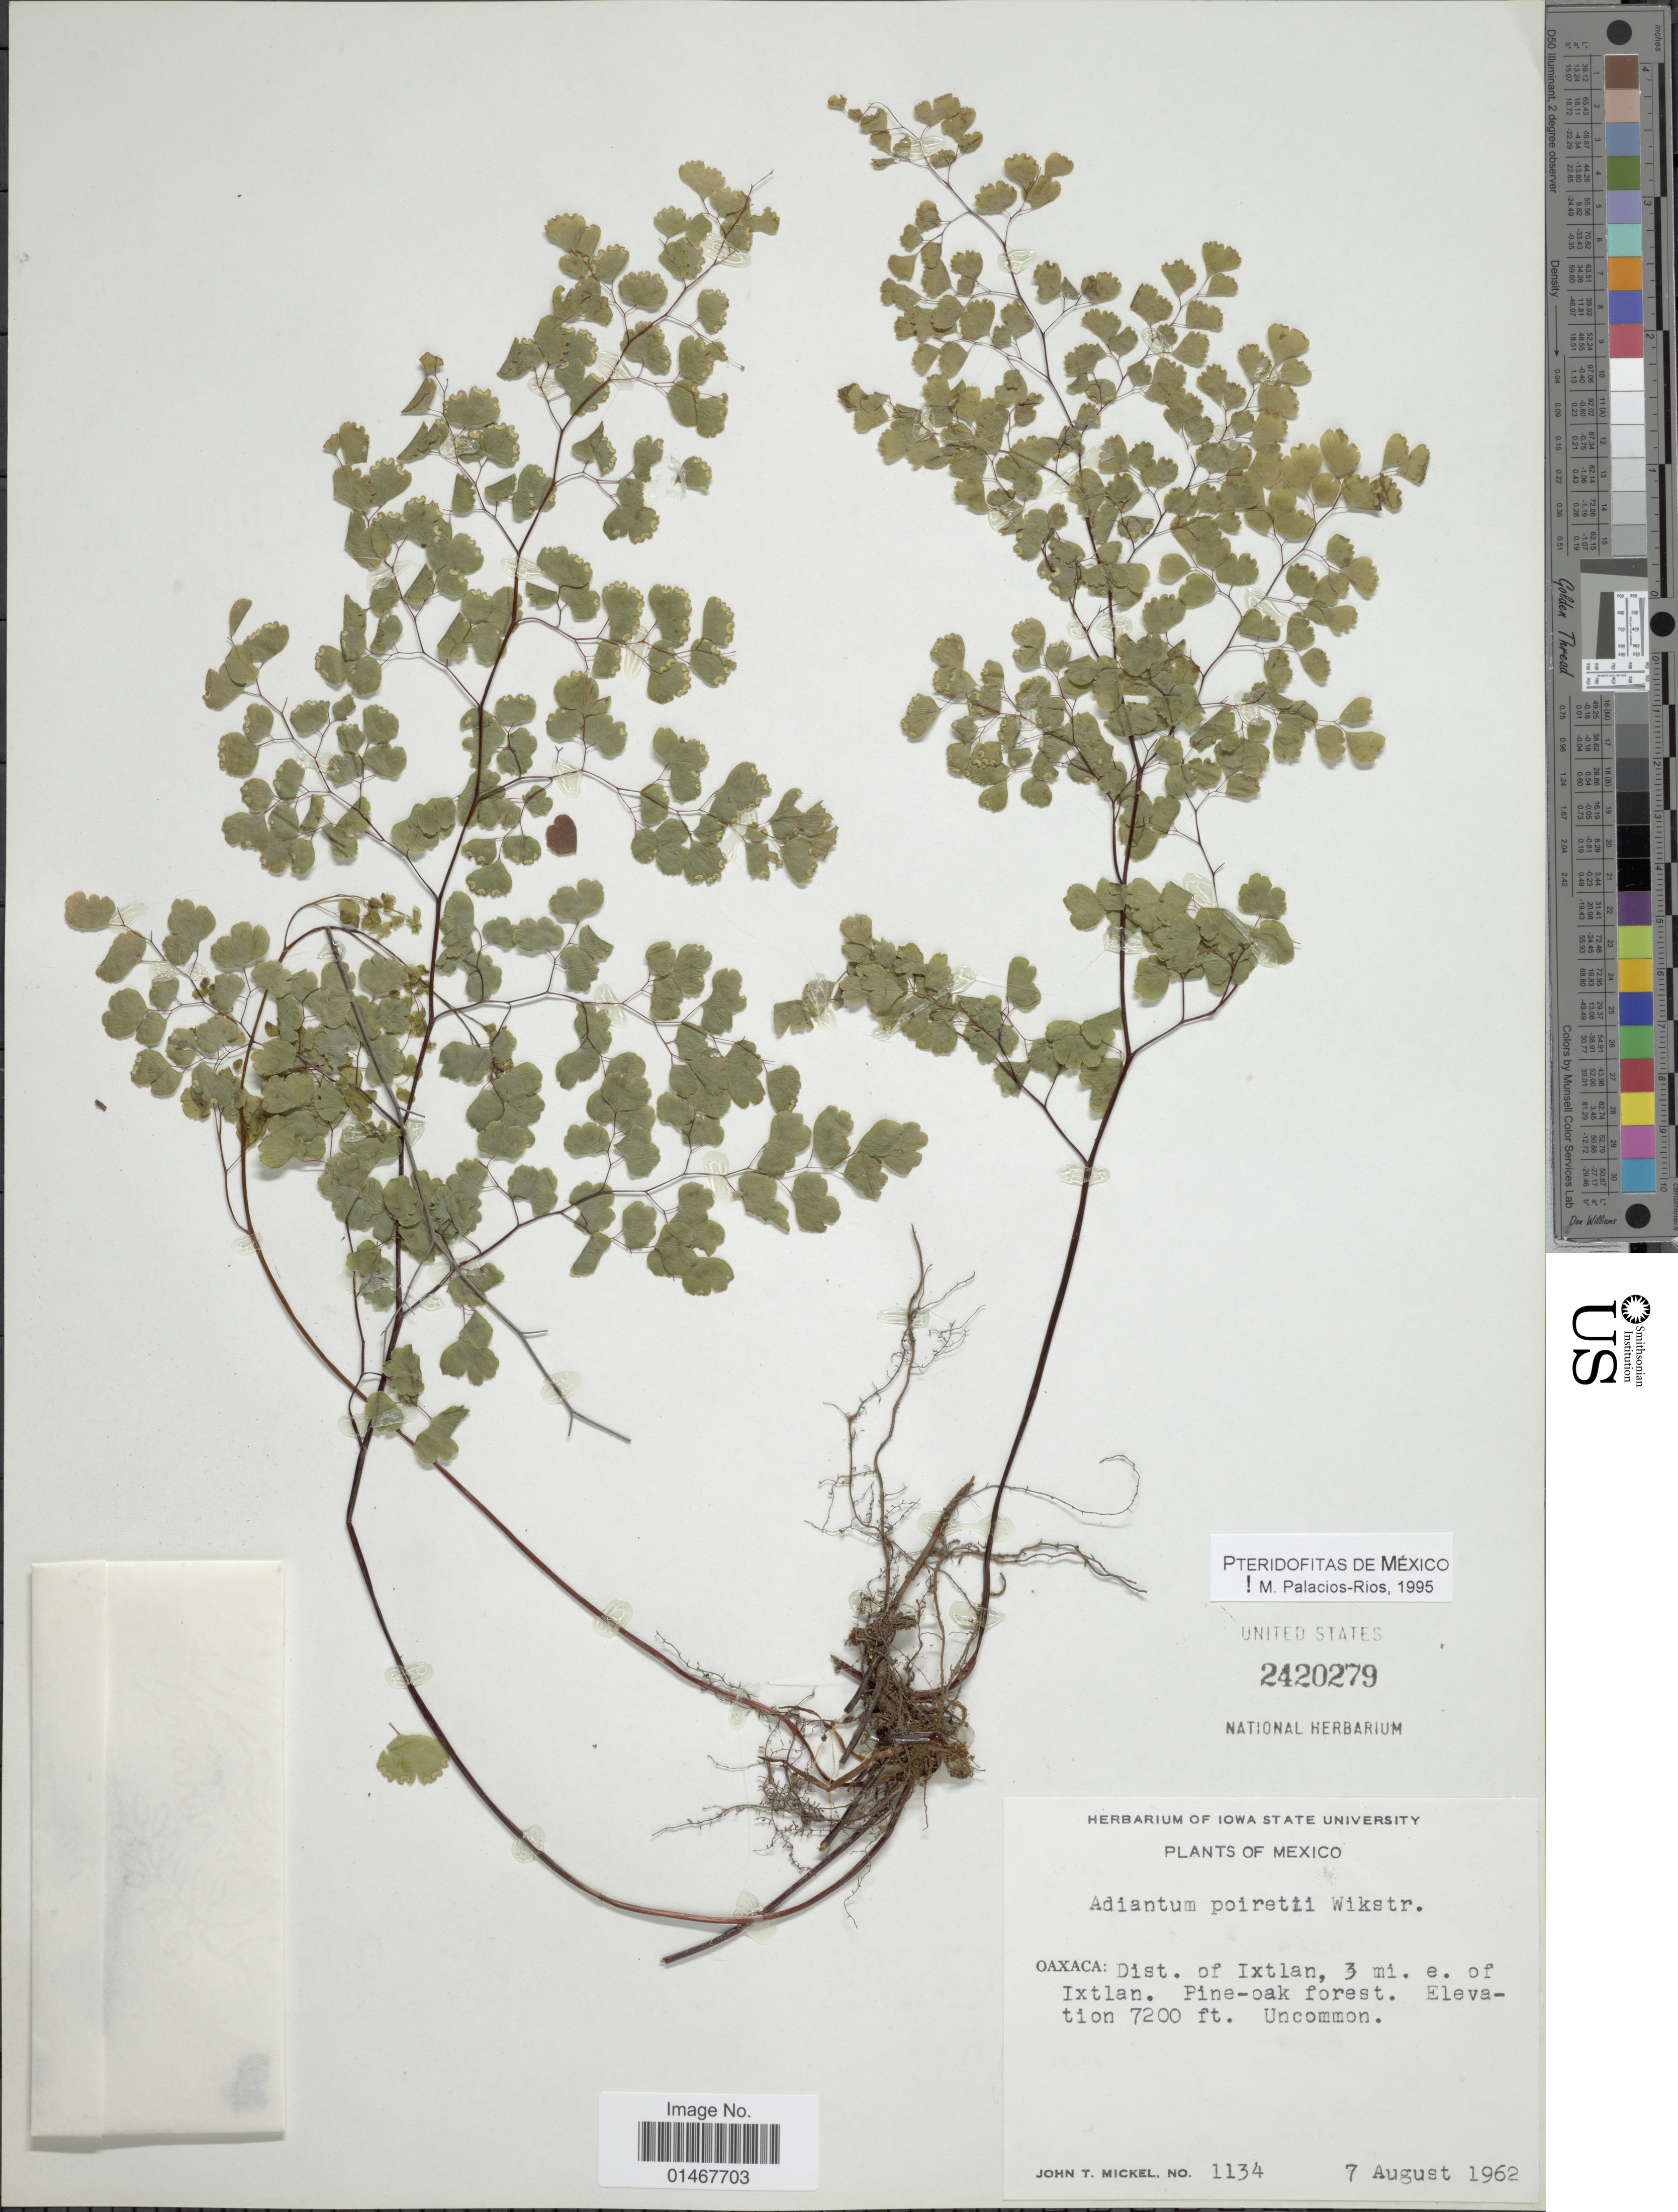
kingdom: Plantae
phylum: Tracheophyta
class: Polypodiopsida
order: Polypodiales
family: Pteridaceae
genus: Adiantum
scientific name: Adiantum poiretii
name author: Wikstr.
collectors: J. T. Mickel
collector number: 1134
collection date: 1962-08-07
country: Mexico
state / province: Oaxaca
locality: Dist. of Ixtlan, 3 mi e. of Ixtlan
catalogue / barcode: US 2420279